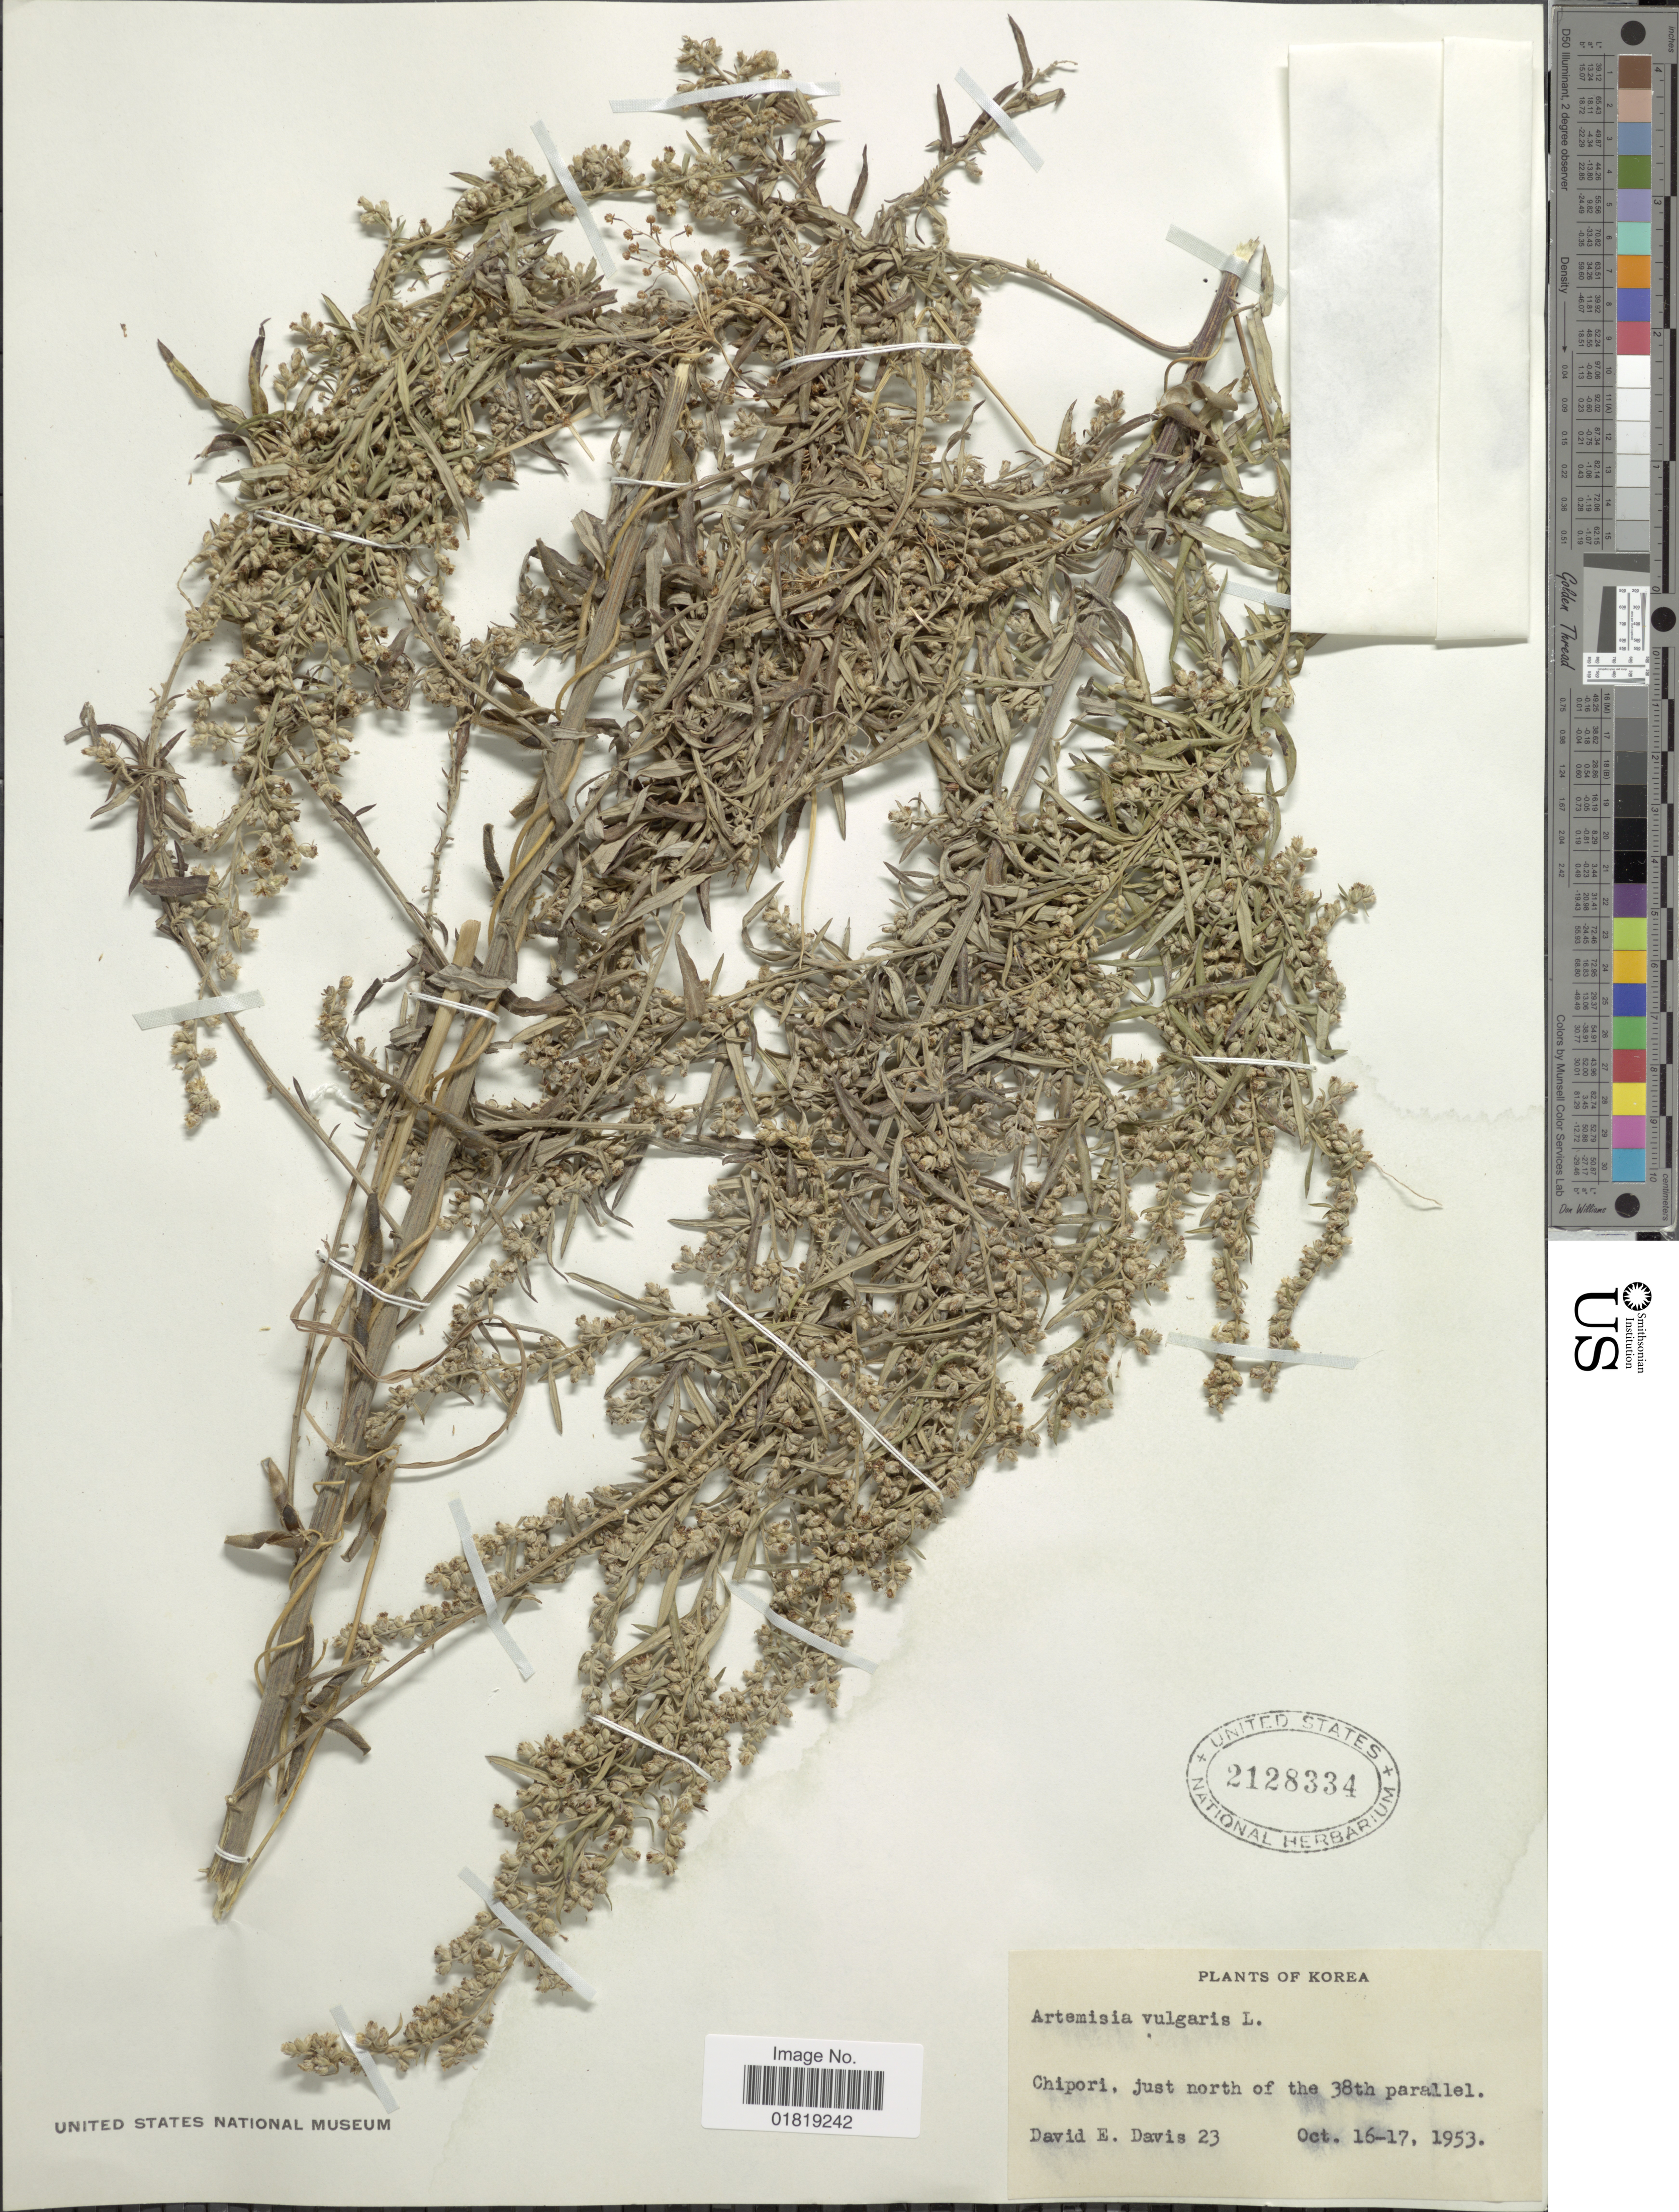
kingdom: Plantae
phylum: Tracheophyta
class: Magnoliopsida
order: Asterales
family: Asteraceae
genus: Artemisia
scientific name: Artemisia vulgaris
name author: L.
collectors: D. Davis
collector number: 23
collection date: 1953-10-16/1953-10-17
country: South Korea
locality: Chipori, just north of the 38th parallel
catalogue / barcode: US 2128334